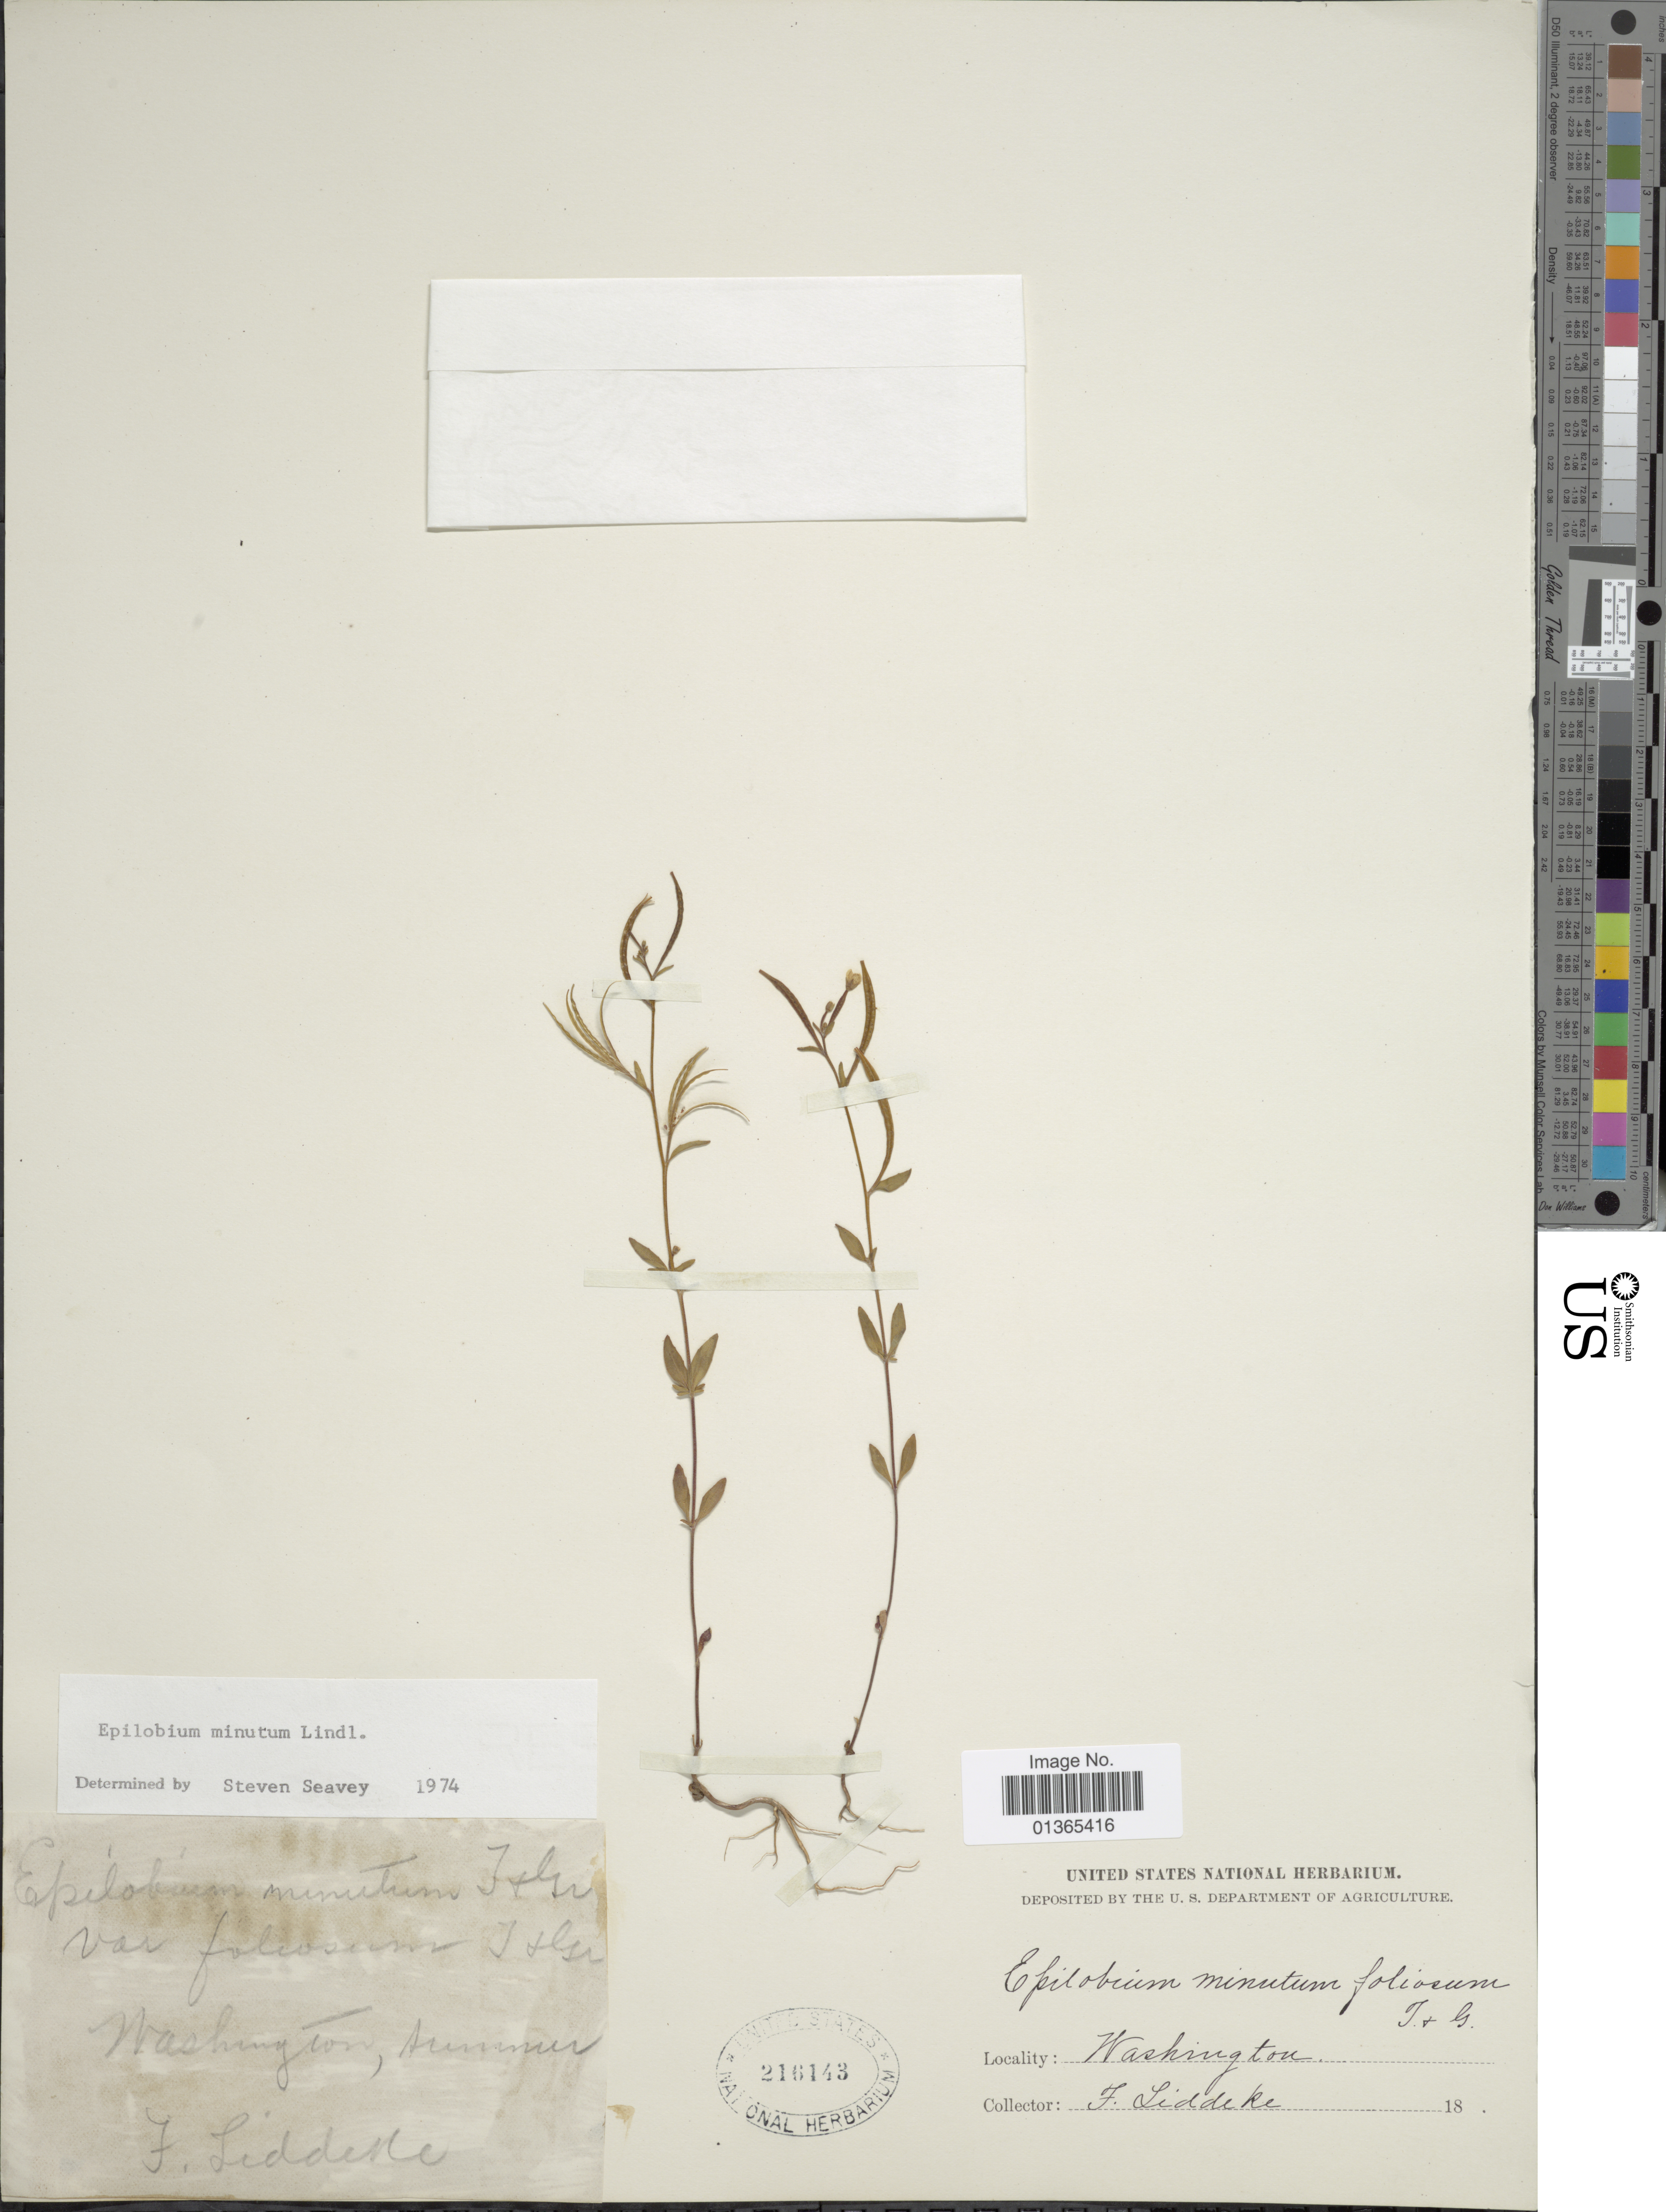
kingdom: Plantae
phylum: Tracheophyta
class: Magnoliopsida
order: Myrtales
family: Onagraceae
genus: Epilobium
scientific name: Epilobium minutum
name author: Lindl. ex Lehm.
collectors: F. Lidekke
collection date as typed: Transcribed d/m/y: //18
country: United States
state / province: Washington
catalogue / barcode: US 216143